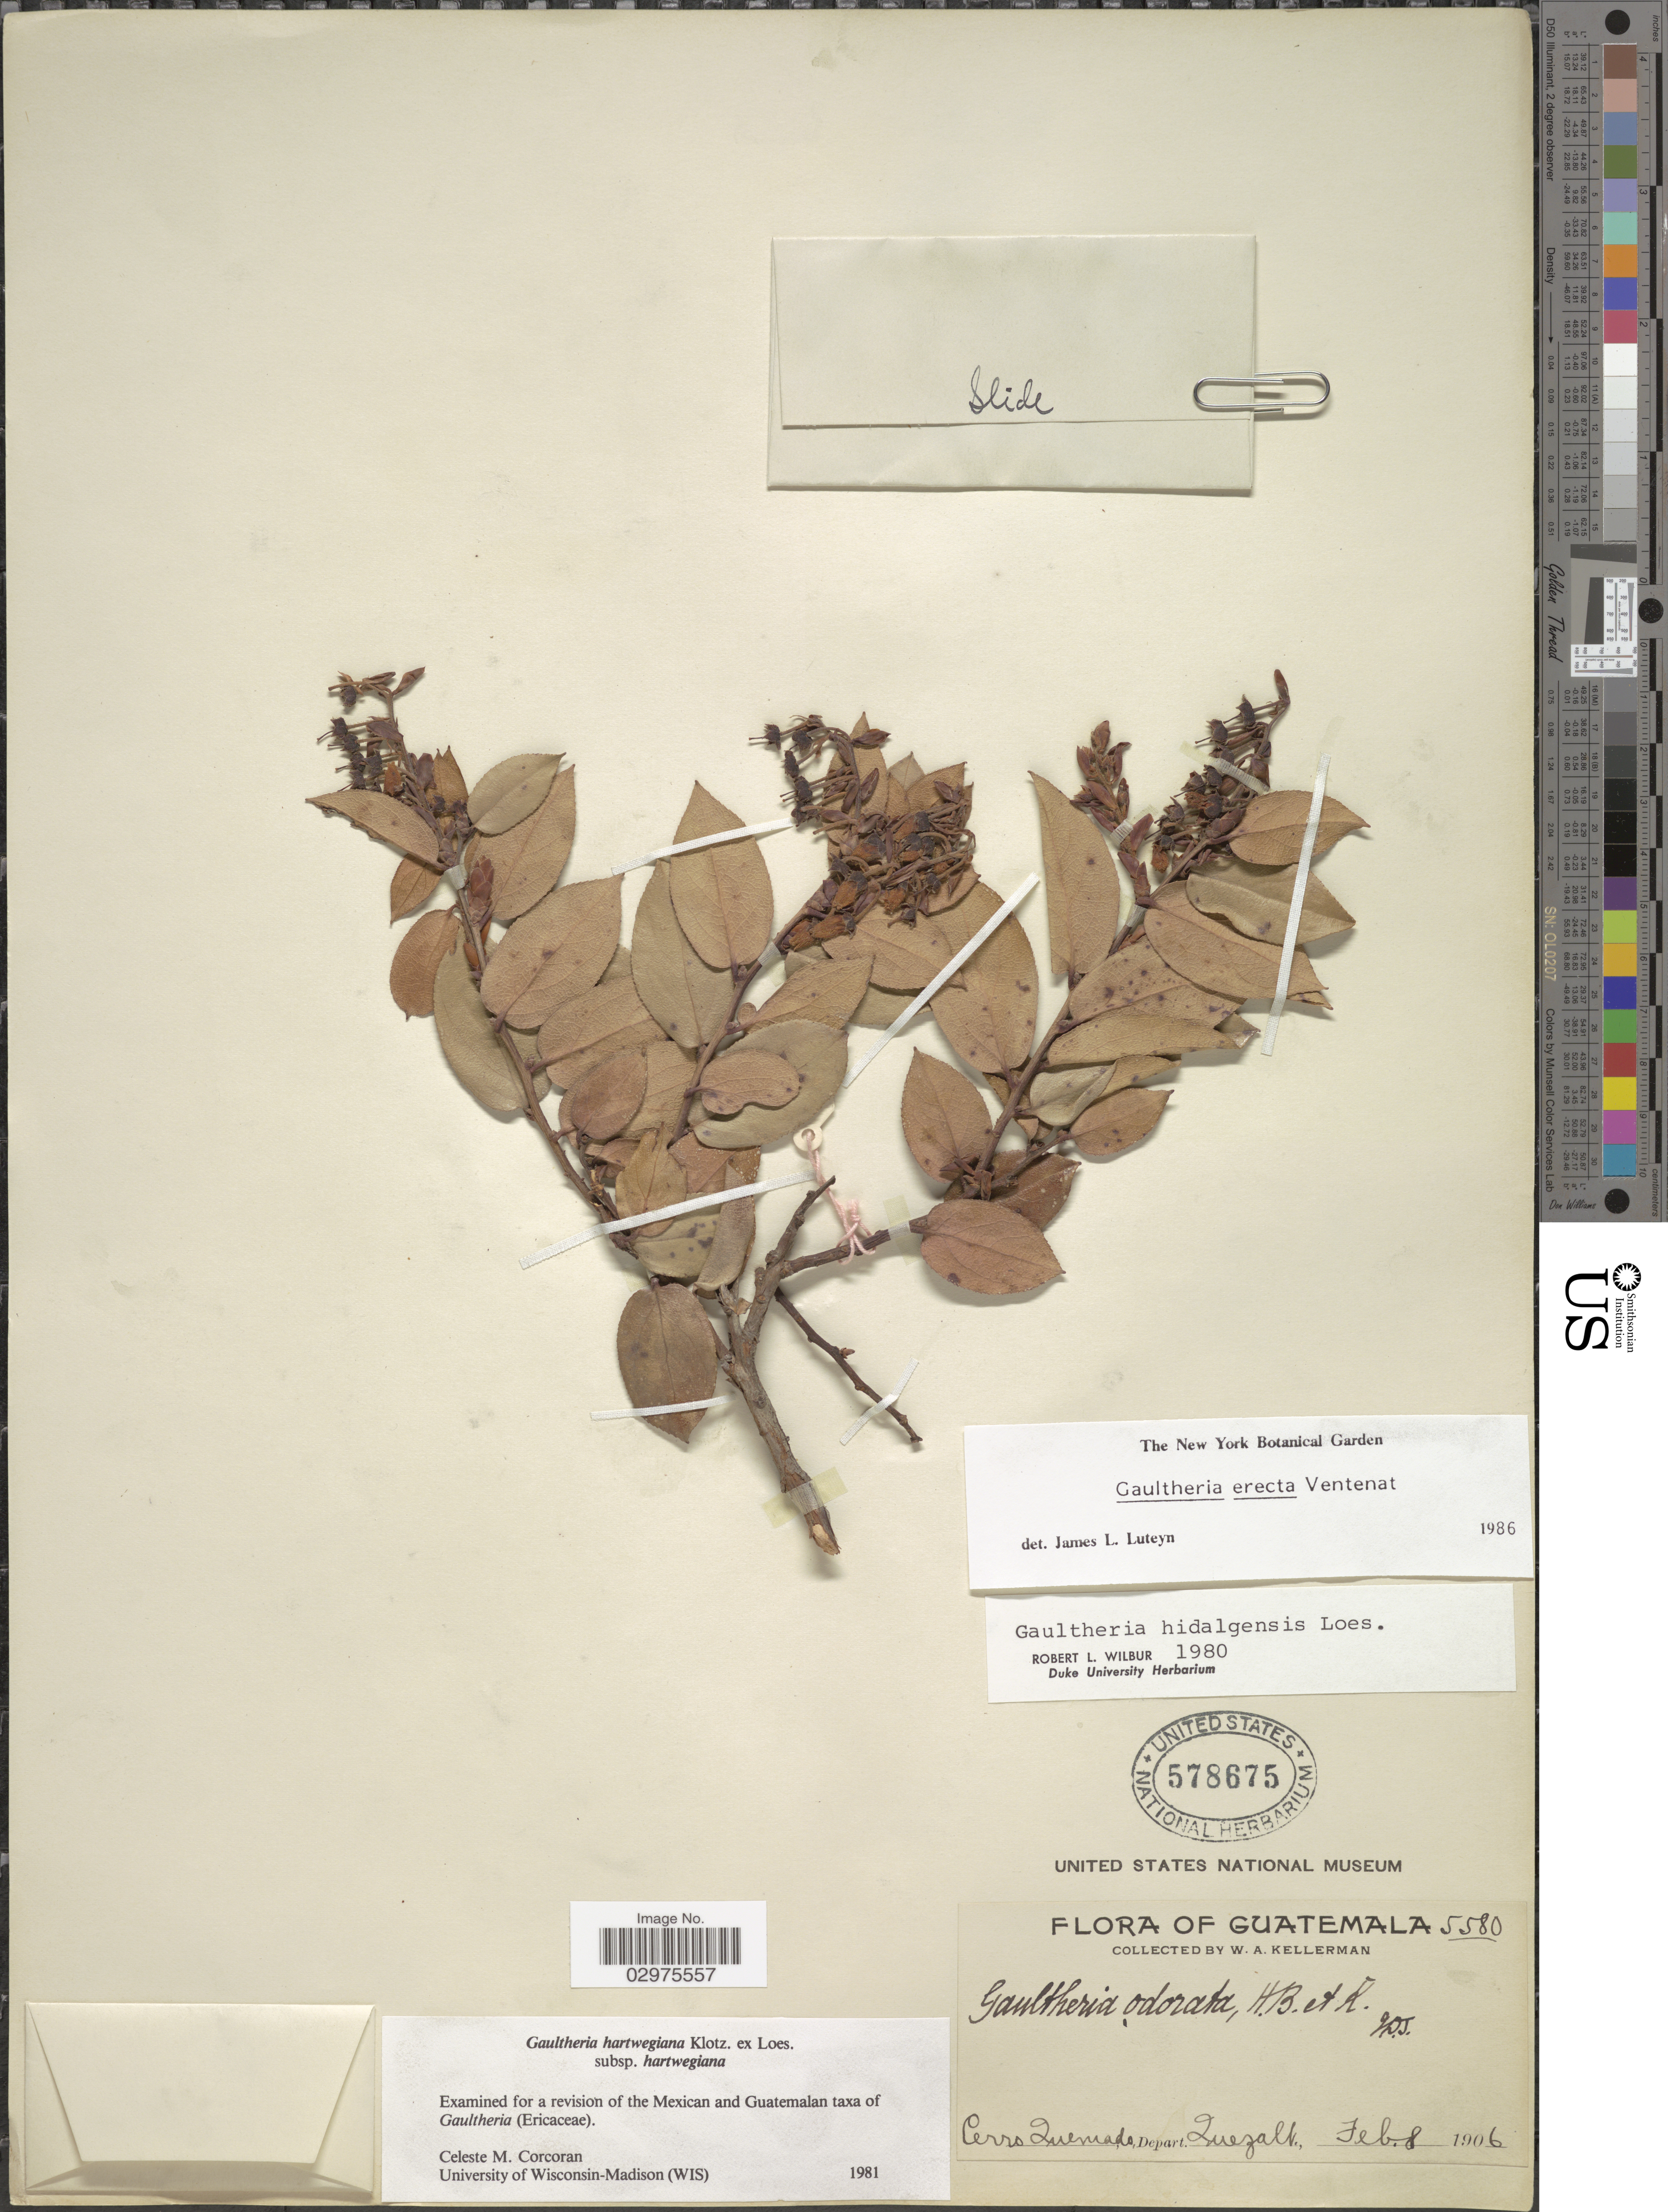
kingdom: Plantae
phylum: Tracheophyta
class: Magnoliopsida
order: Ericales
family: Ericaceae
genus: Gaultheria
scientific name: Gaultheria erecta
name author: Vent.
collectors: W. Kellerman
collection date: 1906-02-08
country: Guatemala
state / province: Quetzaltenango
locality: Cerro Quemado, Depart. Quezalt.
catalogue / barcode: US 578675